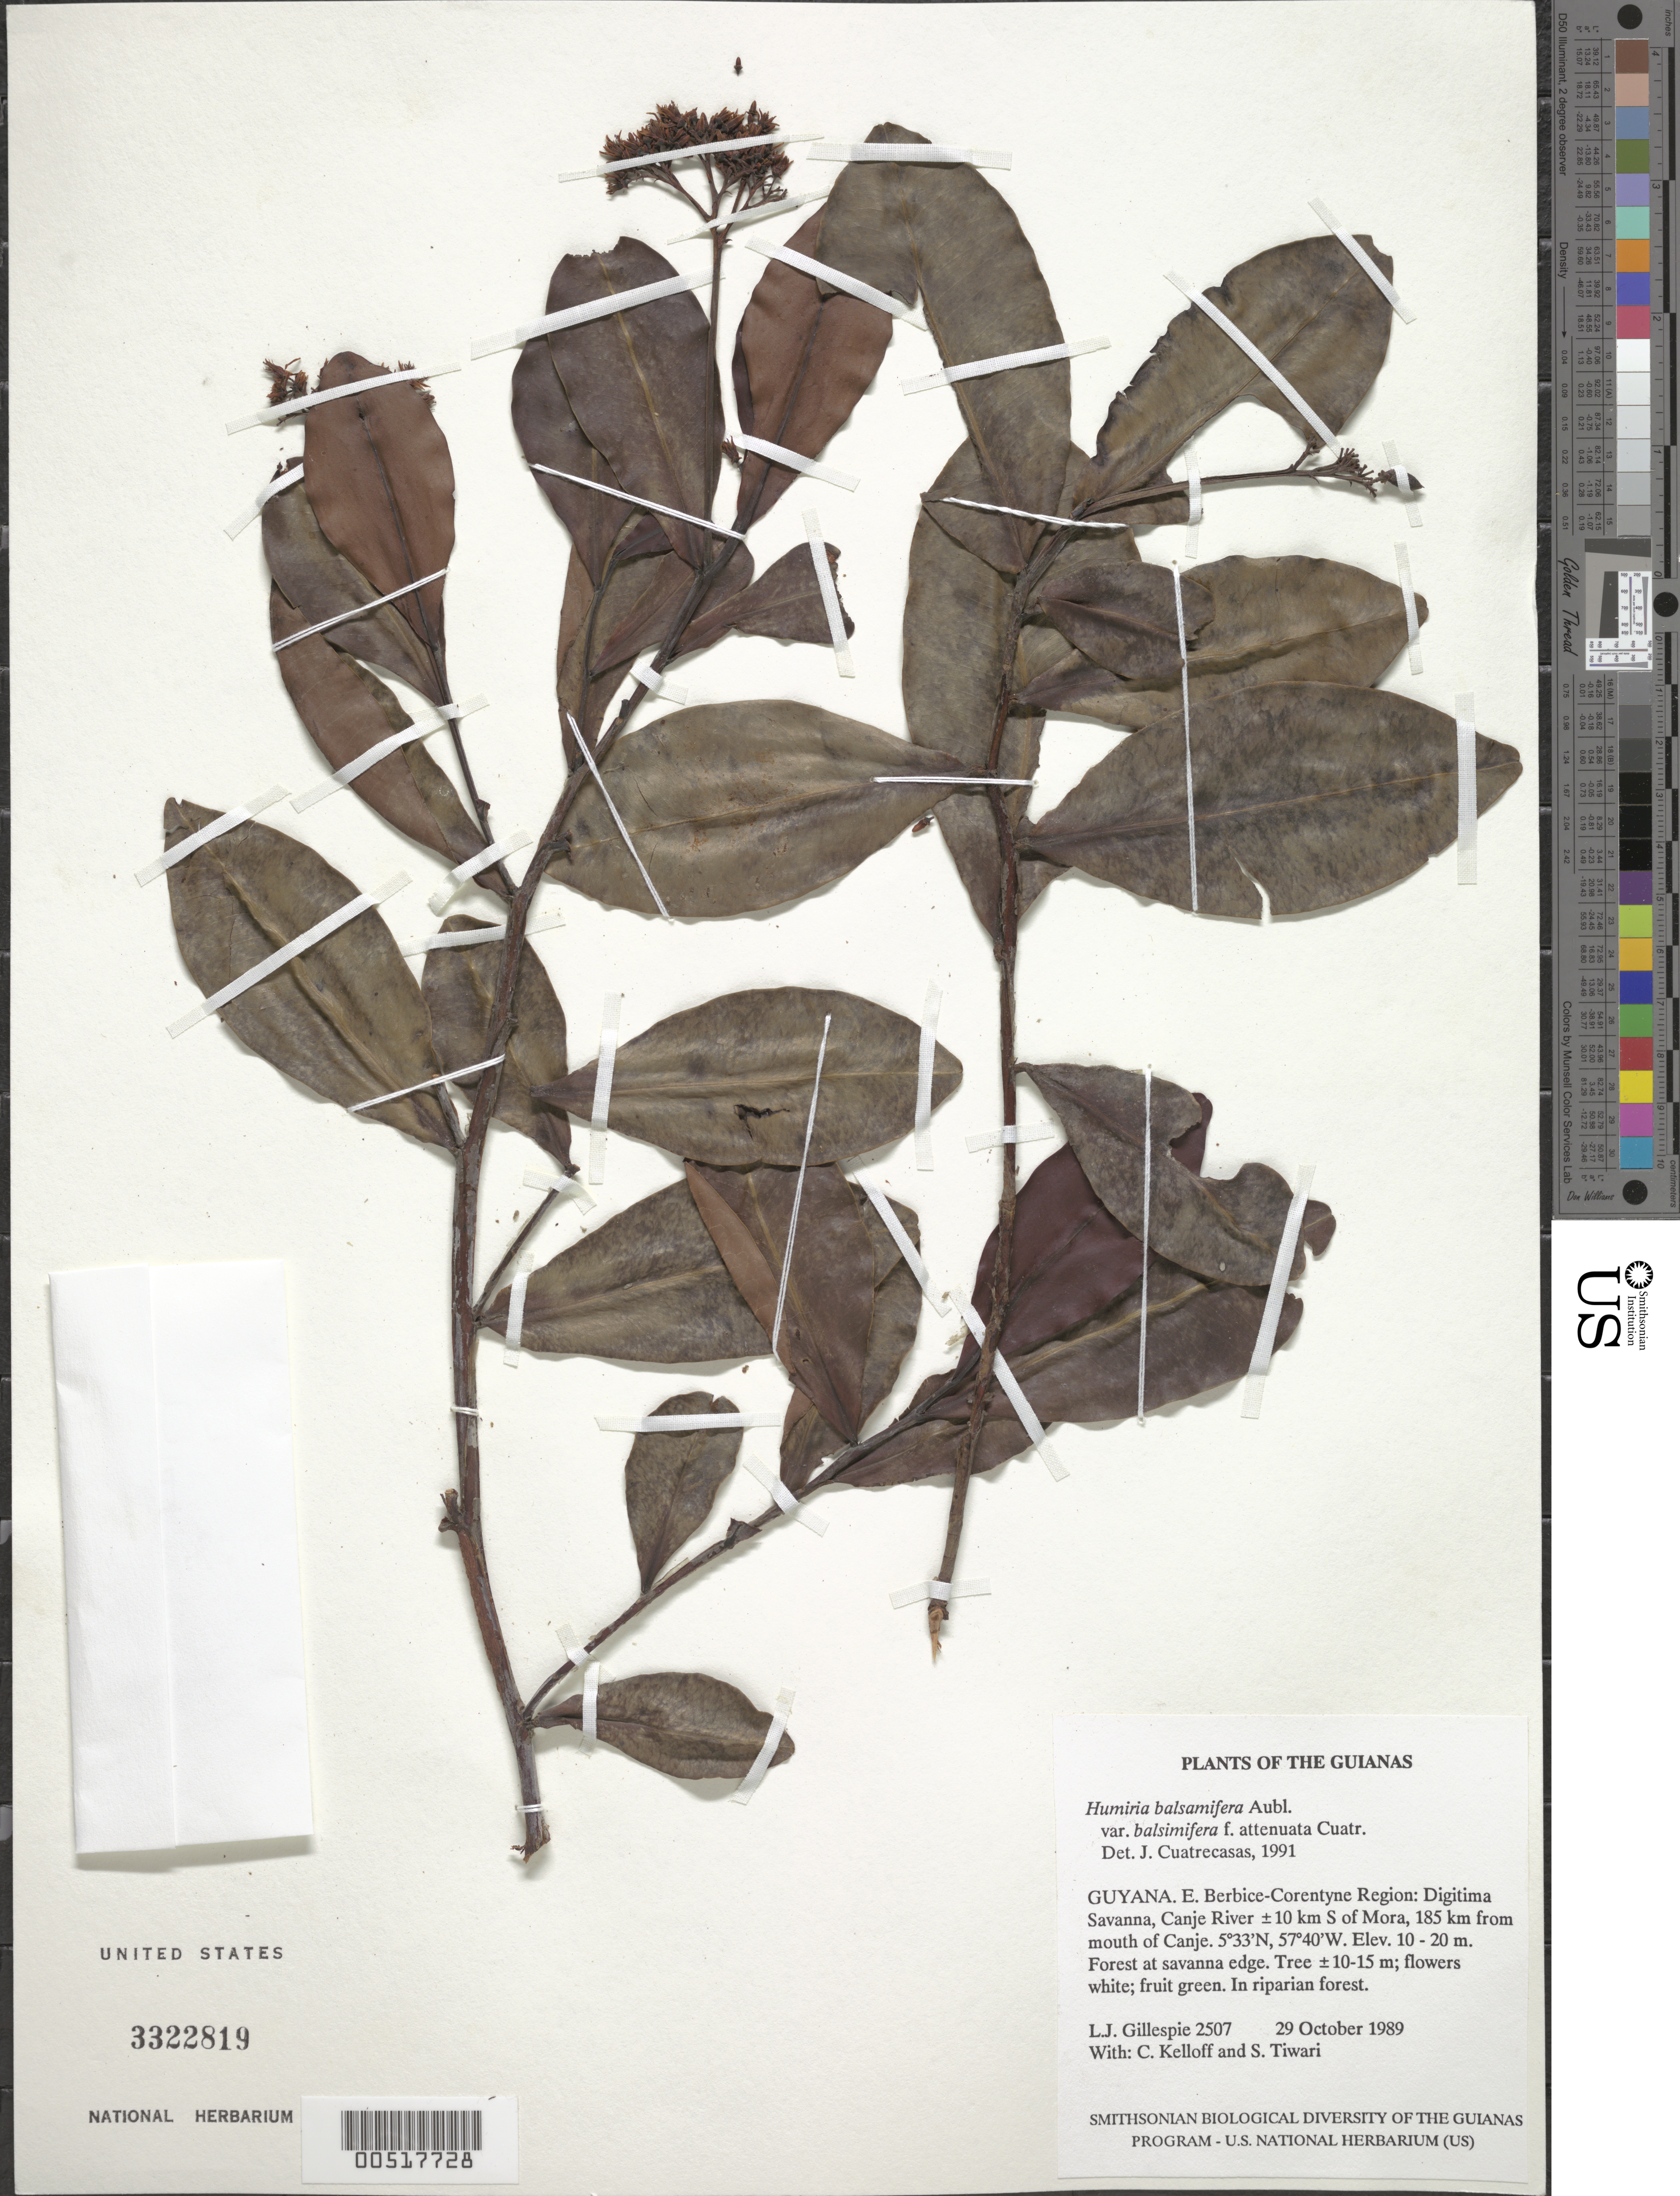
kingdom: Plantae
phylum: Tracheophyta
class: Magnoliopsida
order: Malpighiales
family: Humiriaceae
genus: Humiria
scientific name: Humiria balsamifera f. attenuata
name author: Cuatrec.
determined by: Cuatrecasas, J.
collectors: L. J. Gillespie, C. L. Kelloff & S. Tiwari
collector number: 2507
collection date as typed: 29 October 1989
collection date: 1989-10-29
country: Guyana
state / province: E. Berbice-Corentyne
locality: Digitima Savanna, Canje River ±20 km S of Mora, 185 km from mouth of Canje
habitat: Forest at savanna edge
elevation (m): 10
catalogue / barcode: US 3322819